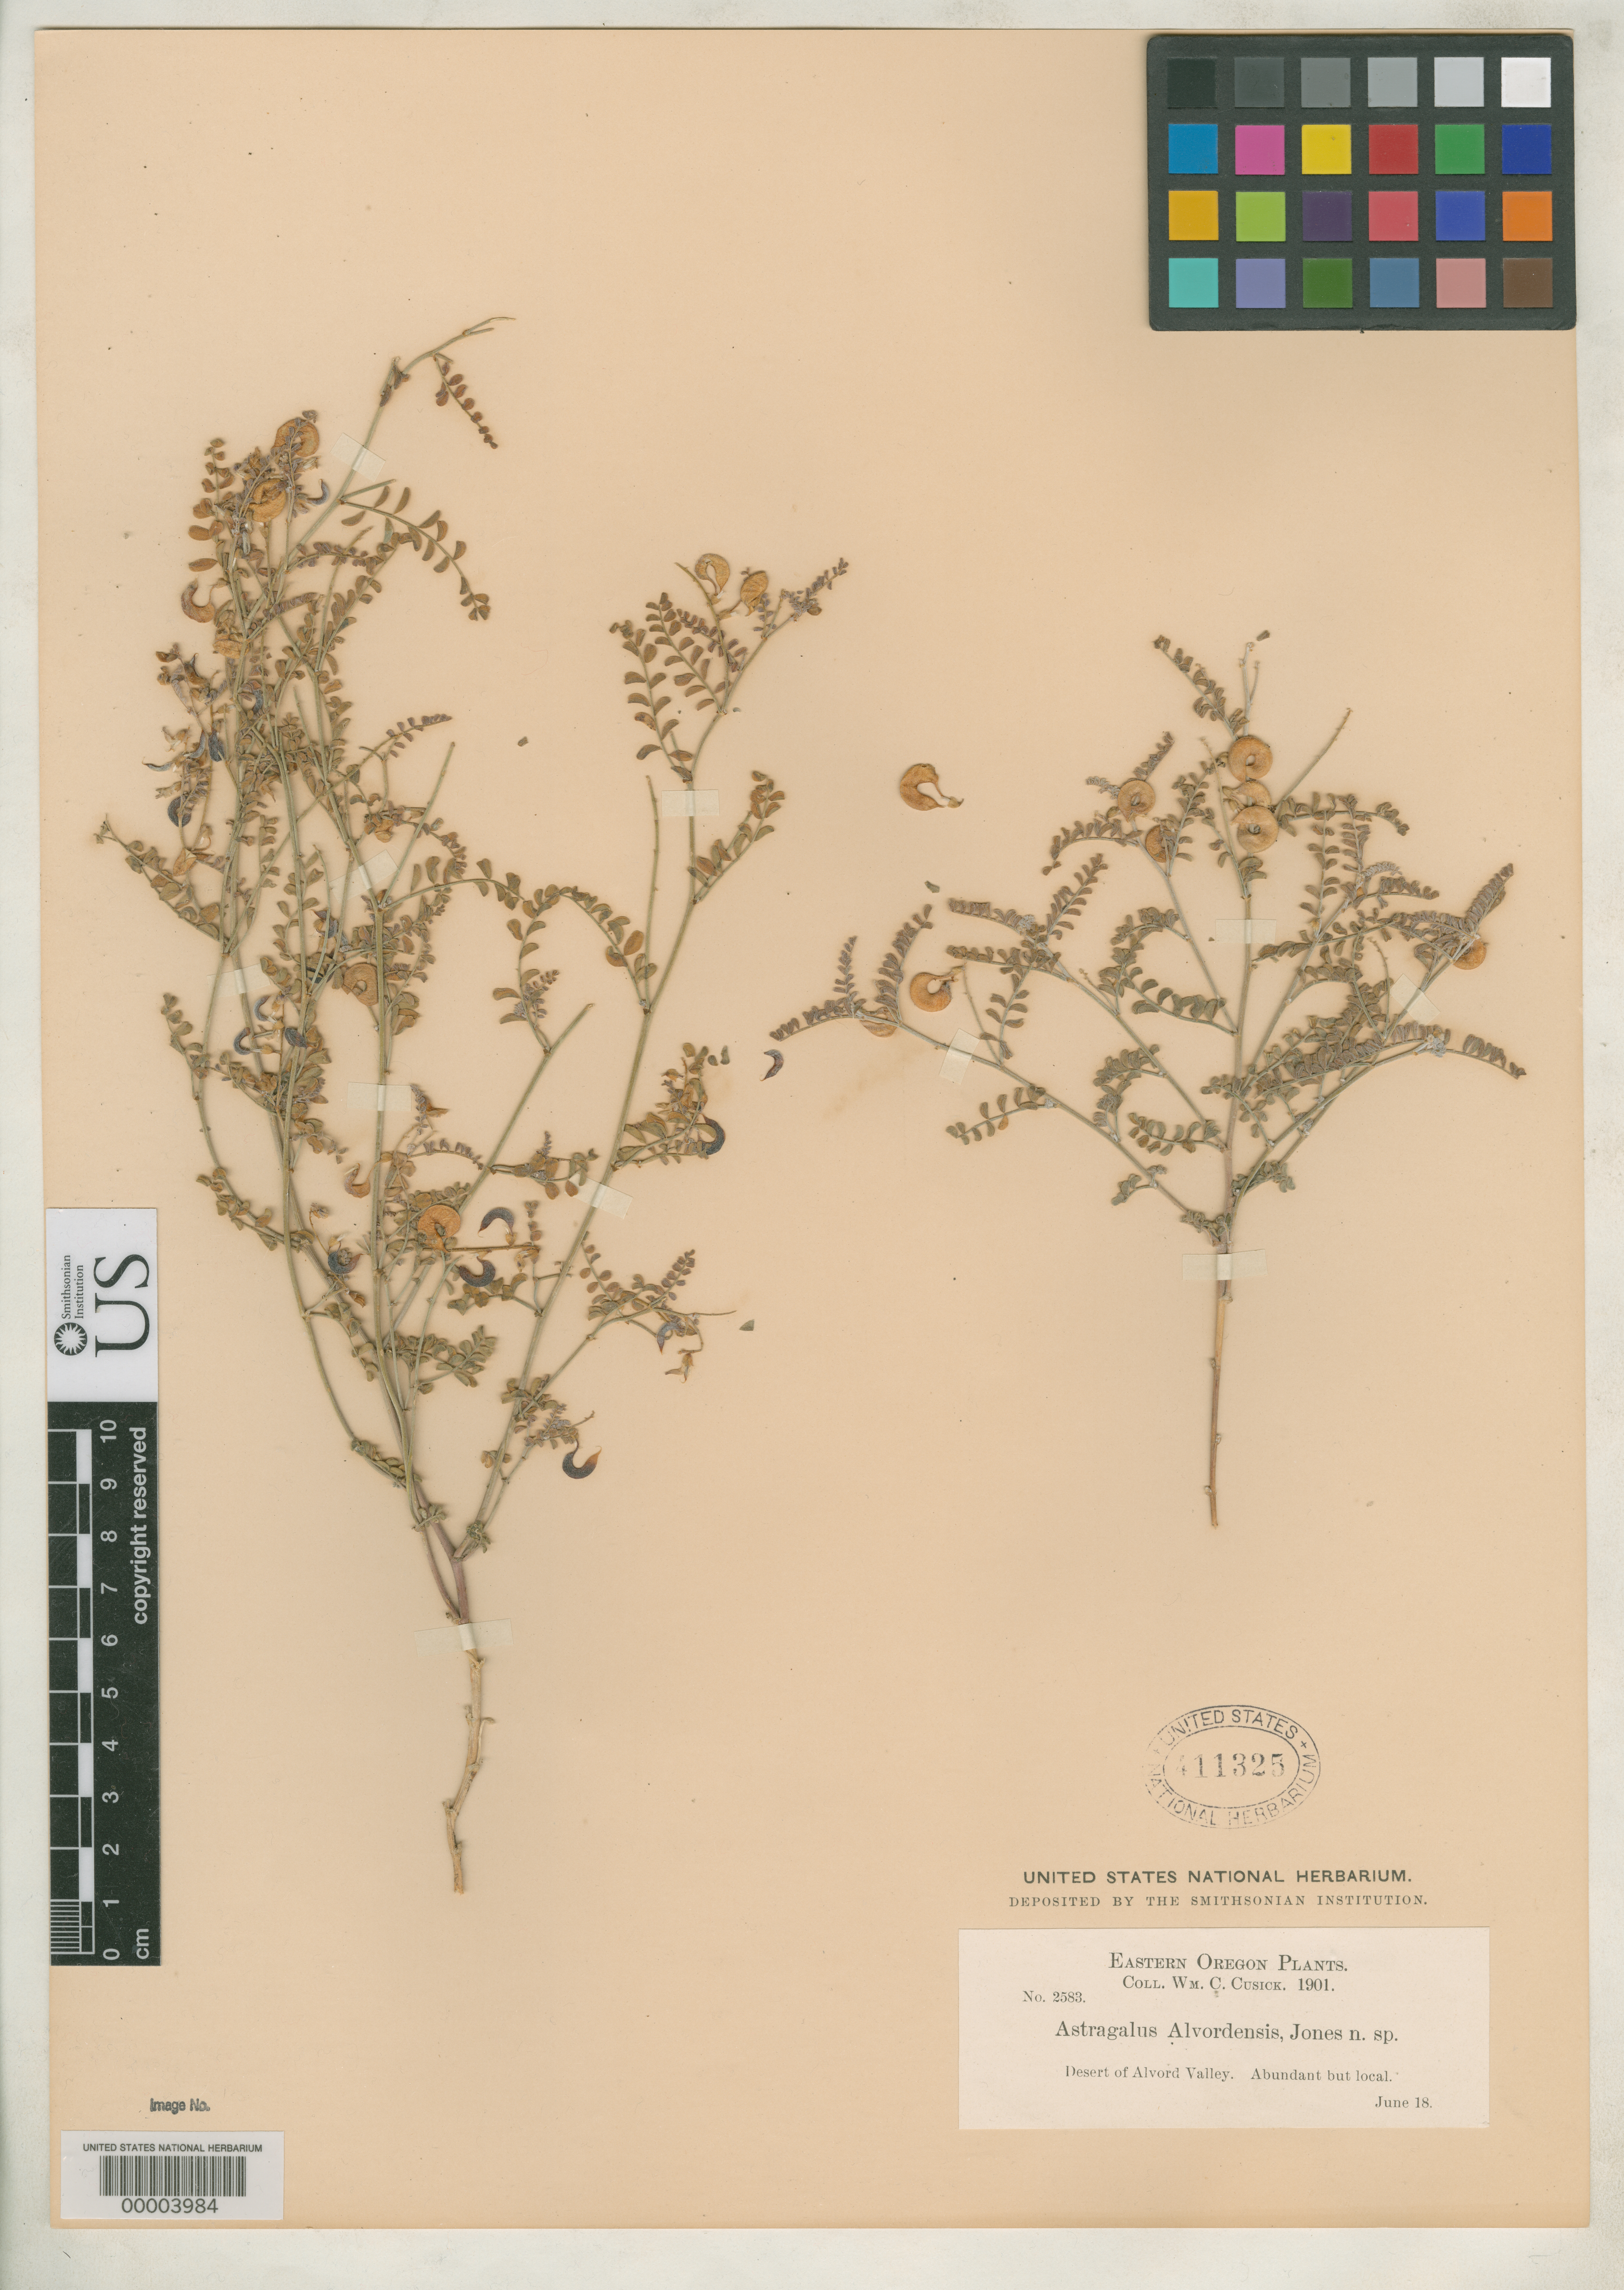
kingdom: Plantae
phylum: Tracheophyta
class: Magnoliopsida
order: Fabales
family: Fabaceae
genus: Astragalus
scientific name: Astragalus alvordensis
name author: M.E. Jones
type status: Isotype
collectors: W. C. Cusick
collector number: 2583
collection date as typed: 18 Jun 1901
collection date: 1901-06-18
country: United States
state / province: Oregon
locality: Alvord valley.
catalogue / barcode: US 411325